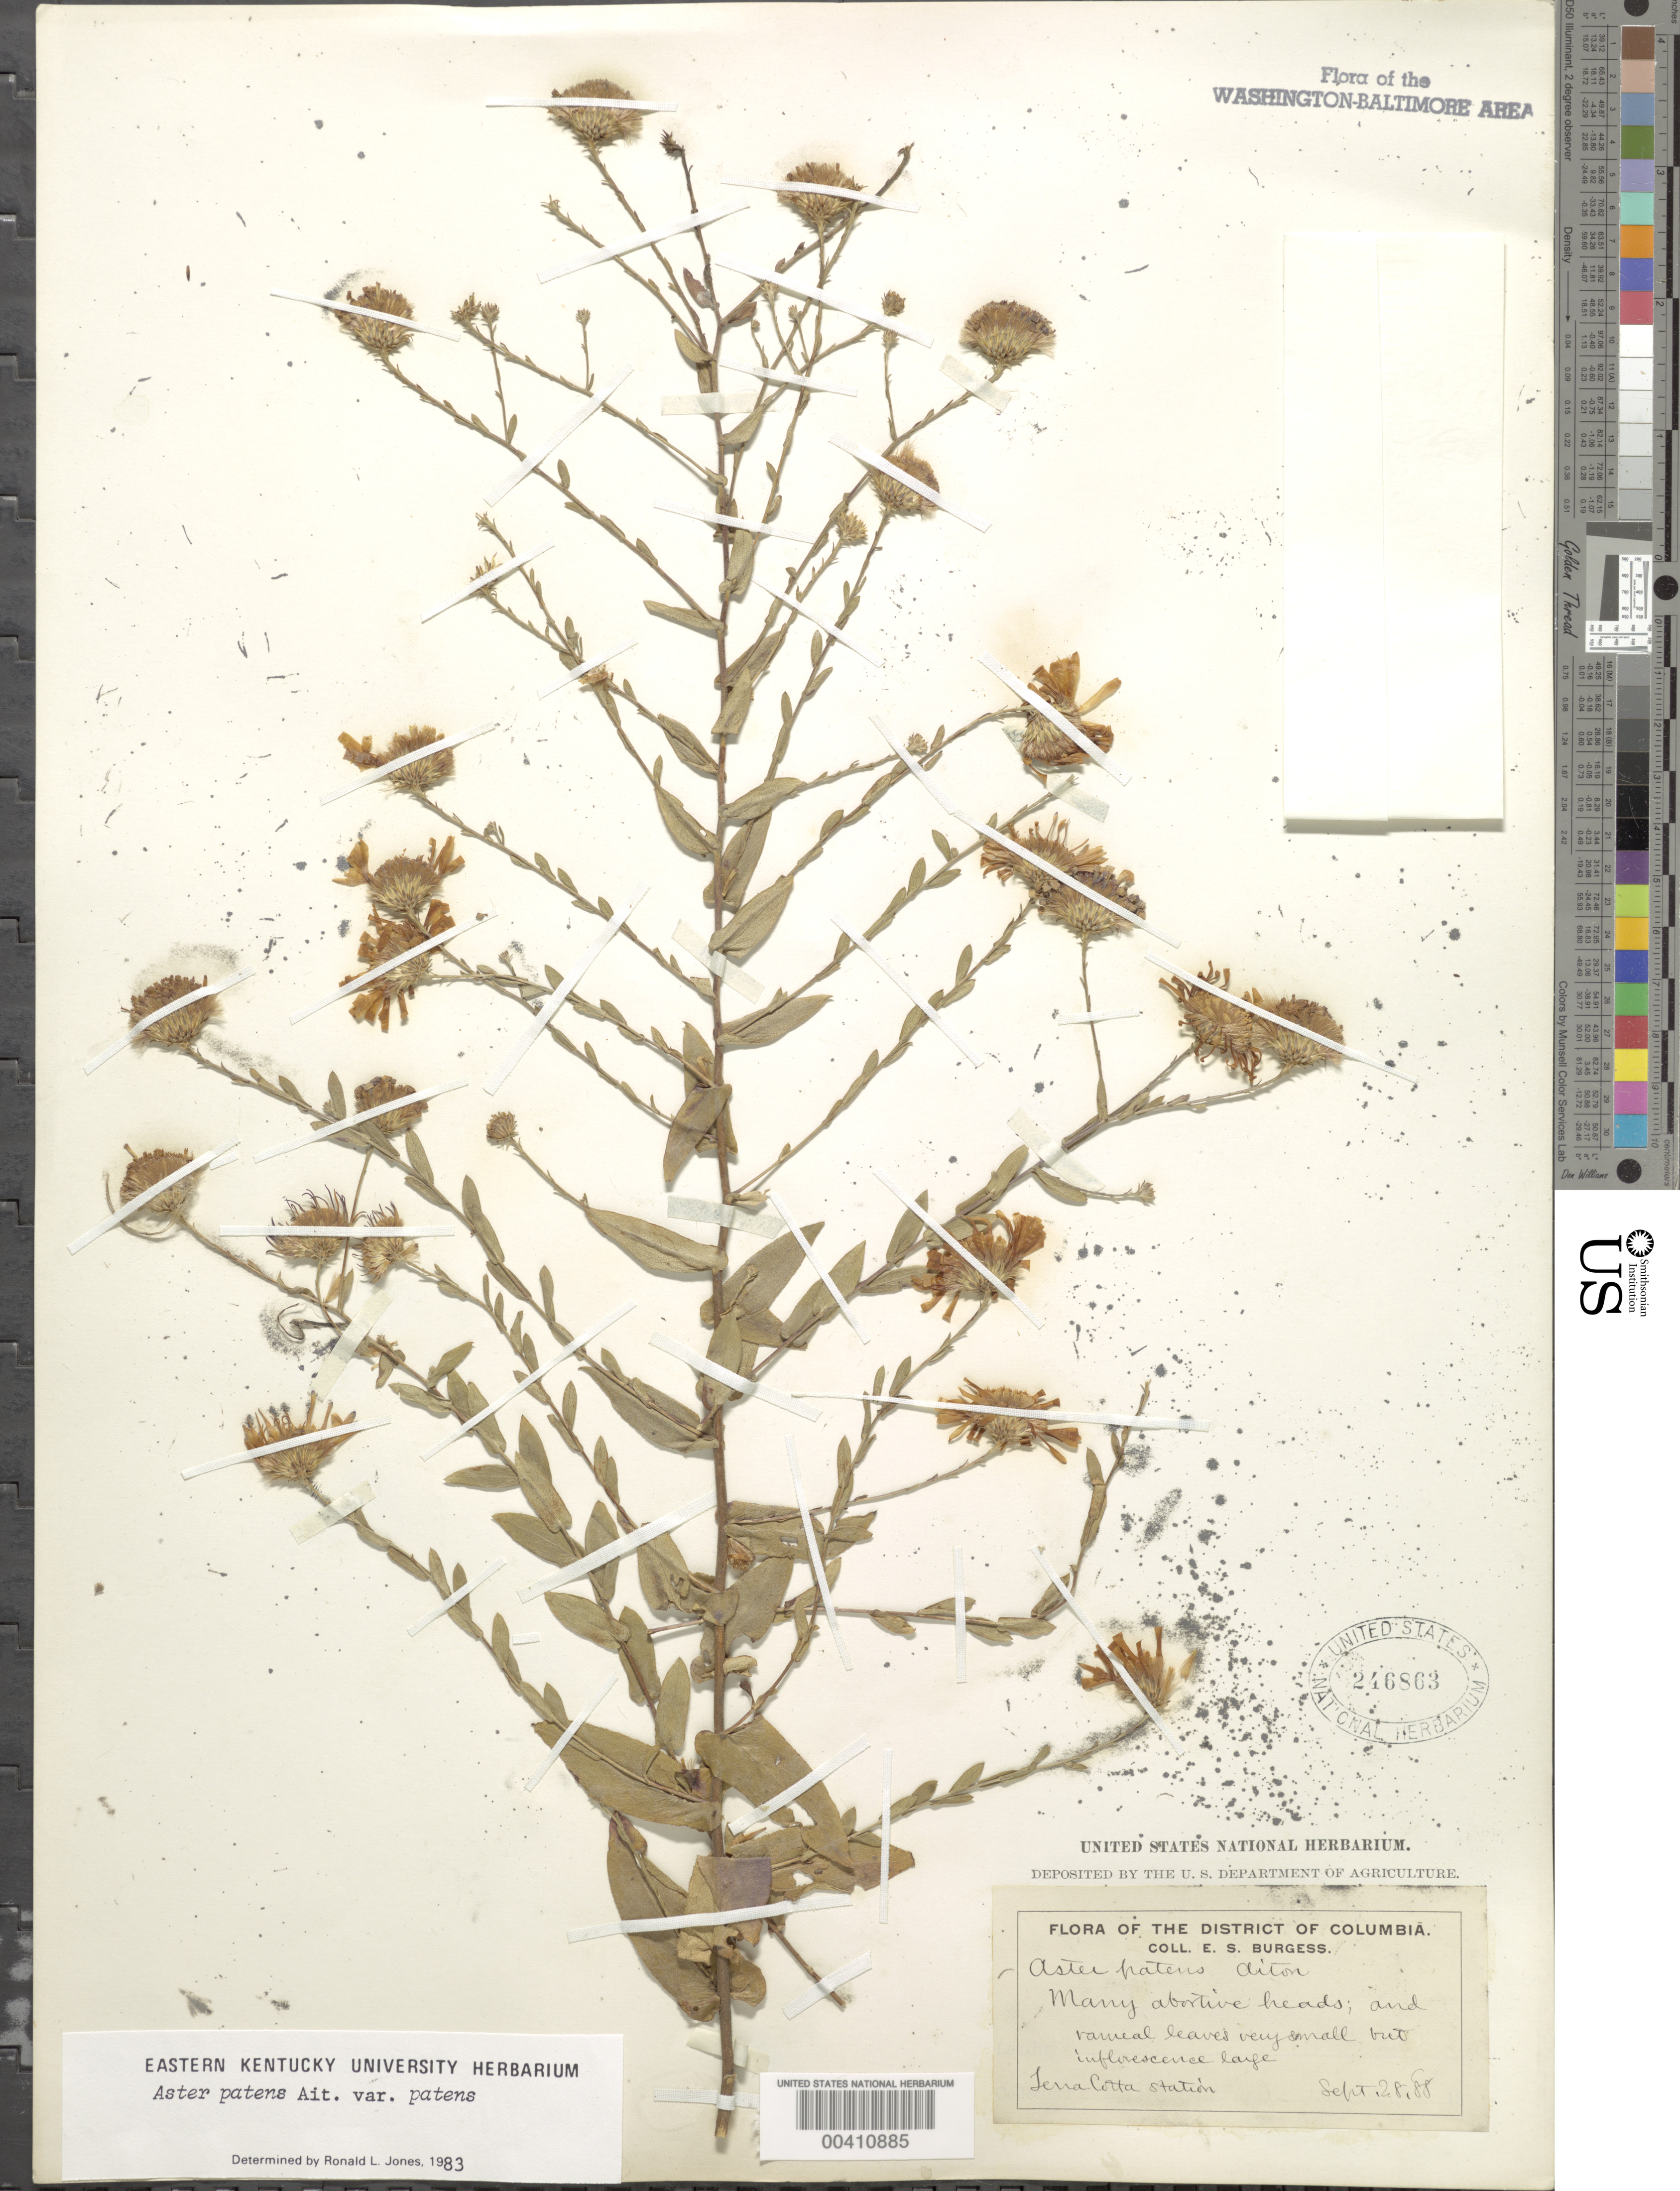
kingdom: Plantae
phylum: Tracheophyta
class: Magnoliopsida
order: Asterales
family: Asteraceae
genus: Symphyotrichum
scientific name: Symphyotrichum patens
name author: (Aiton) G.L. Nesom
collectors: E. Burgess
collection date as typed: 28 Sep 1888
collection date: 1888-09-28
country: United States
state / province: District of Columbia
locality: Terra Cotta Station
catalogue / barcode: US 246863